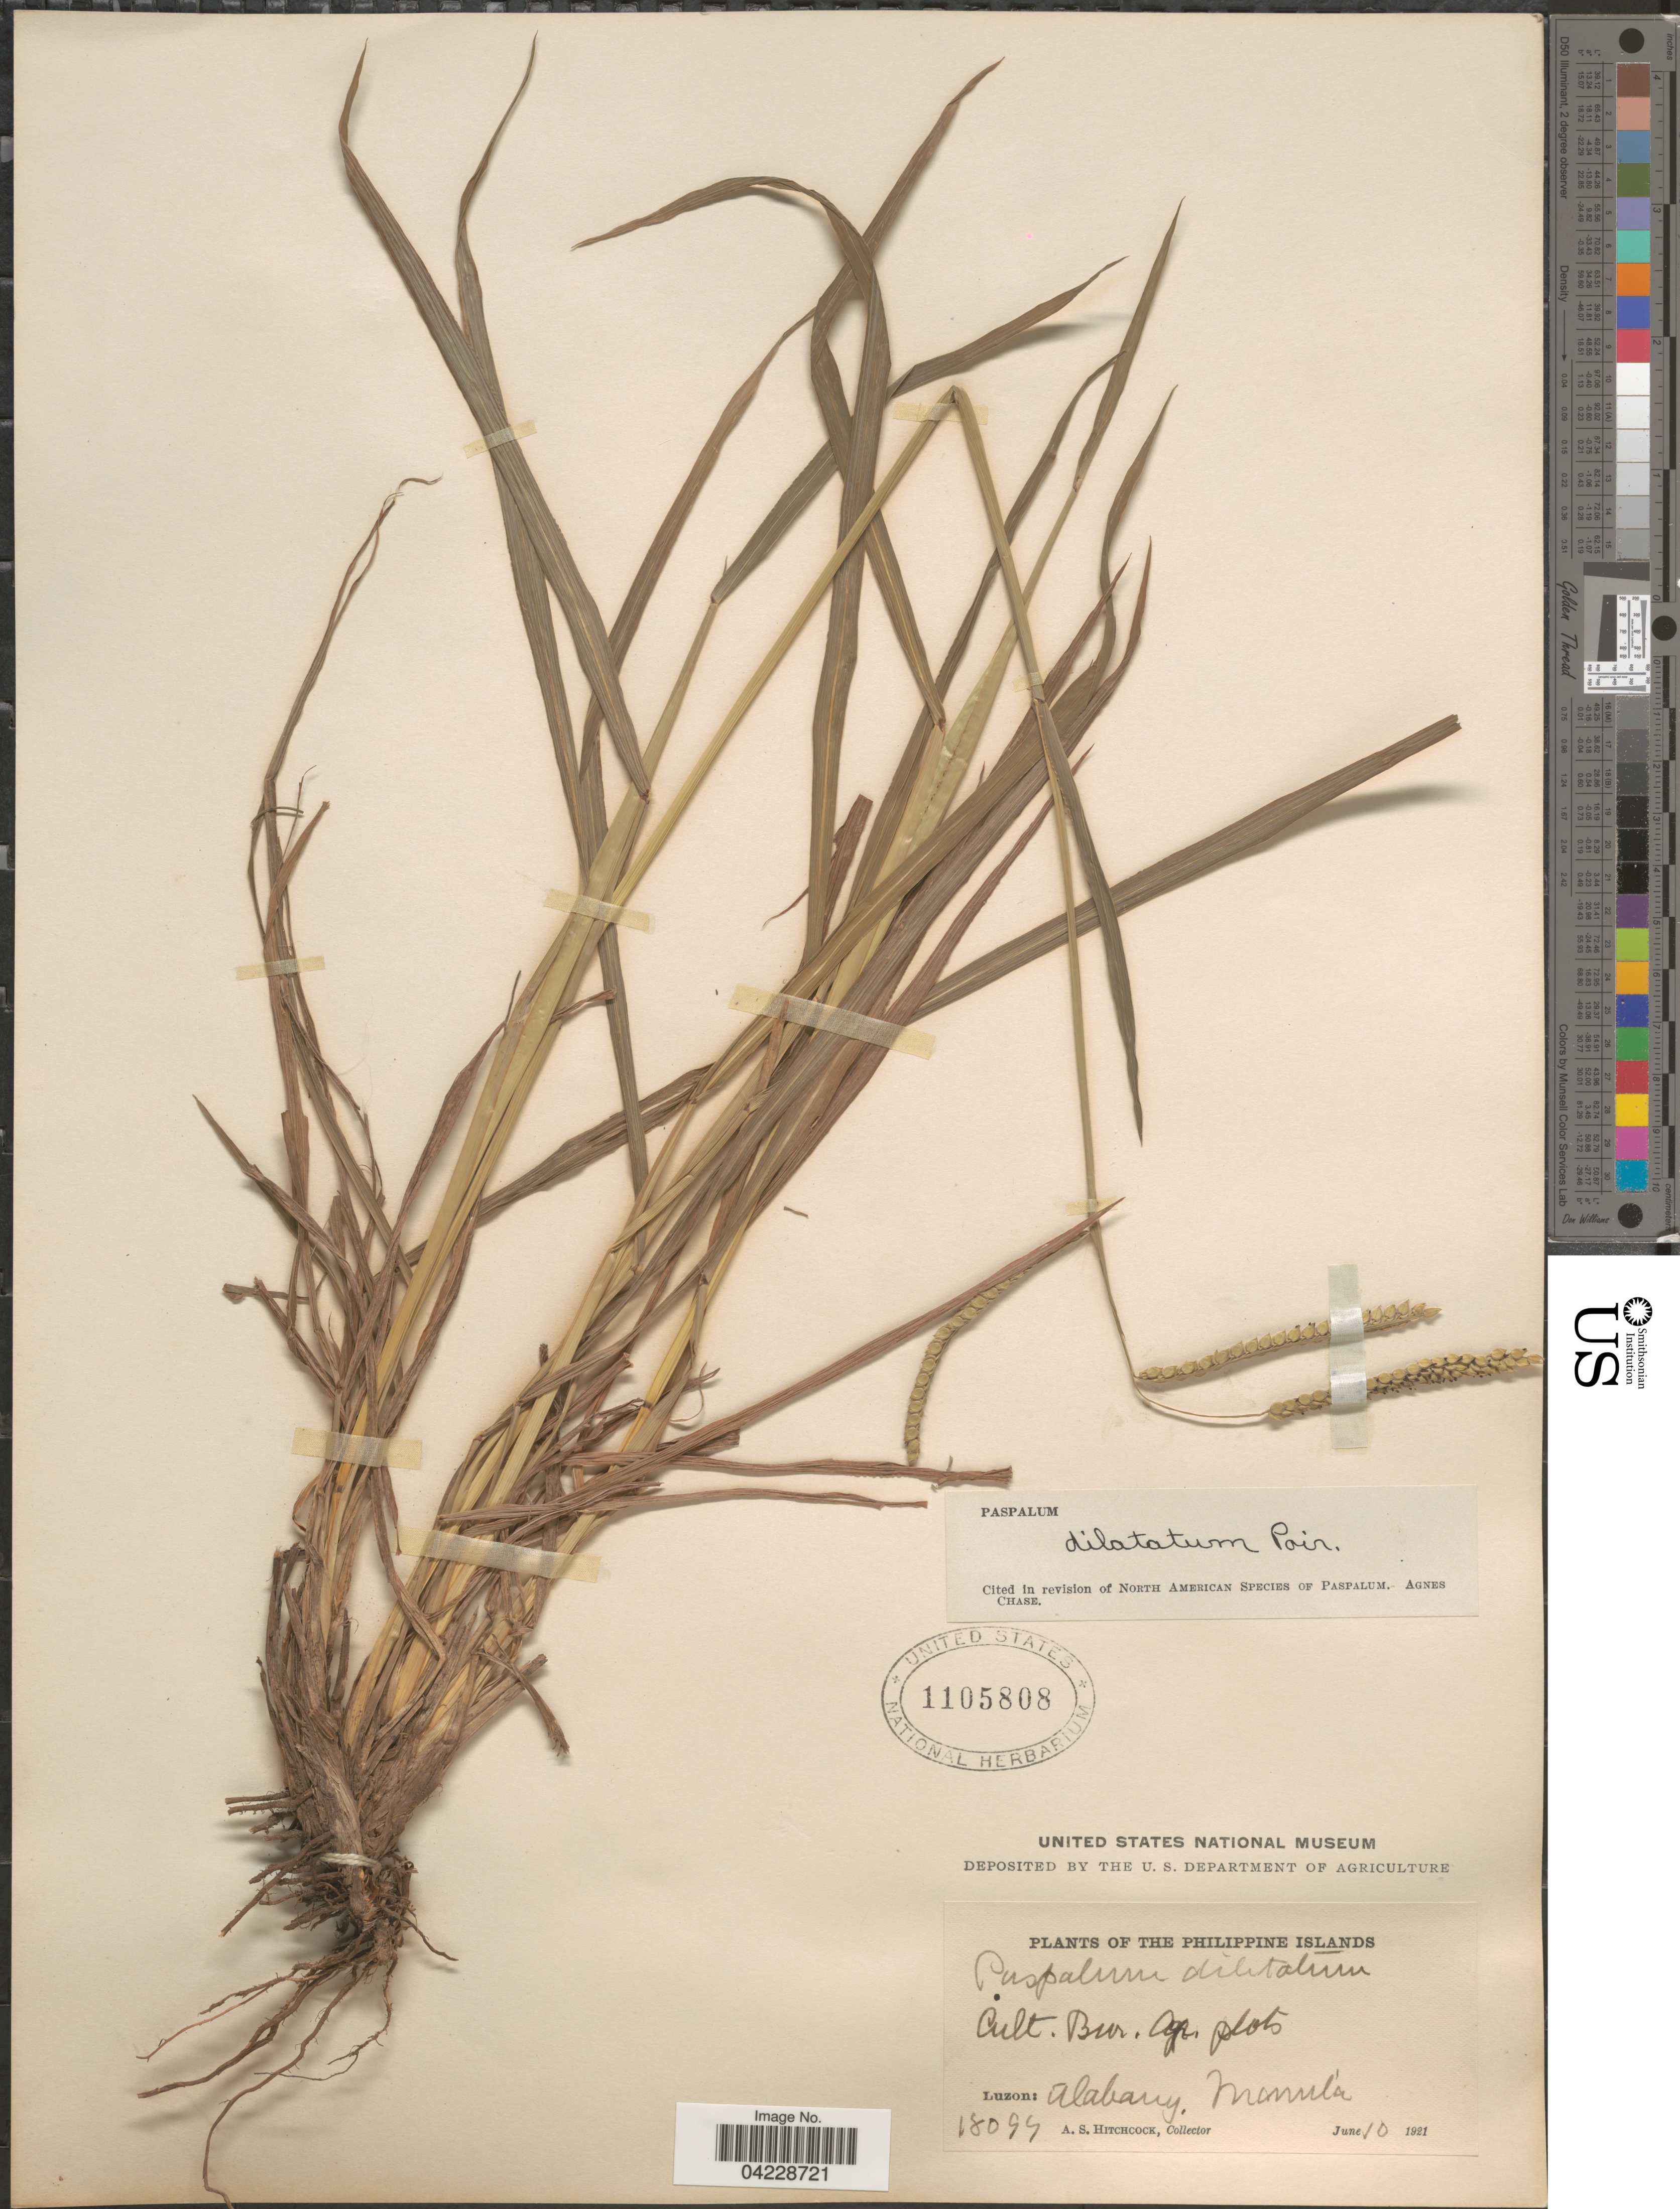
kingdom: Plantae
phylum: Tracheophyta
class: Liliopsida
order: Poales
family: Poaceae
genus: Paspalum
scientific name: Paspalum dilatatum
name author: Poir.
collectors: A. S. Hitchcock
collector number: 18099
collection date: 1921-06-10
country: Philippines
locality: Philippine Islands. Cult. Bur. Agr. plots. Luzon: Alabang. Manila.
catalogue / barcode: US 1105808